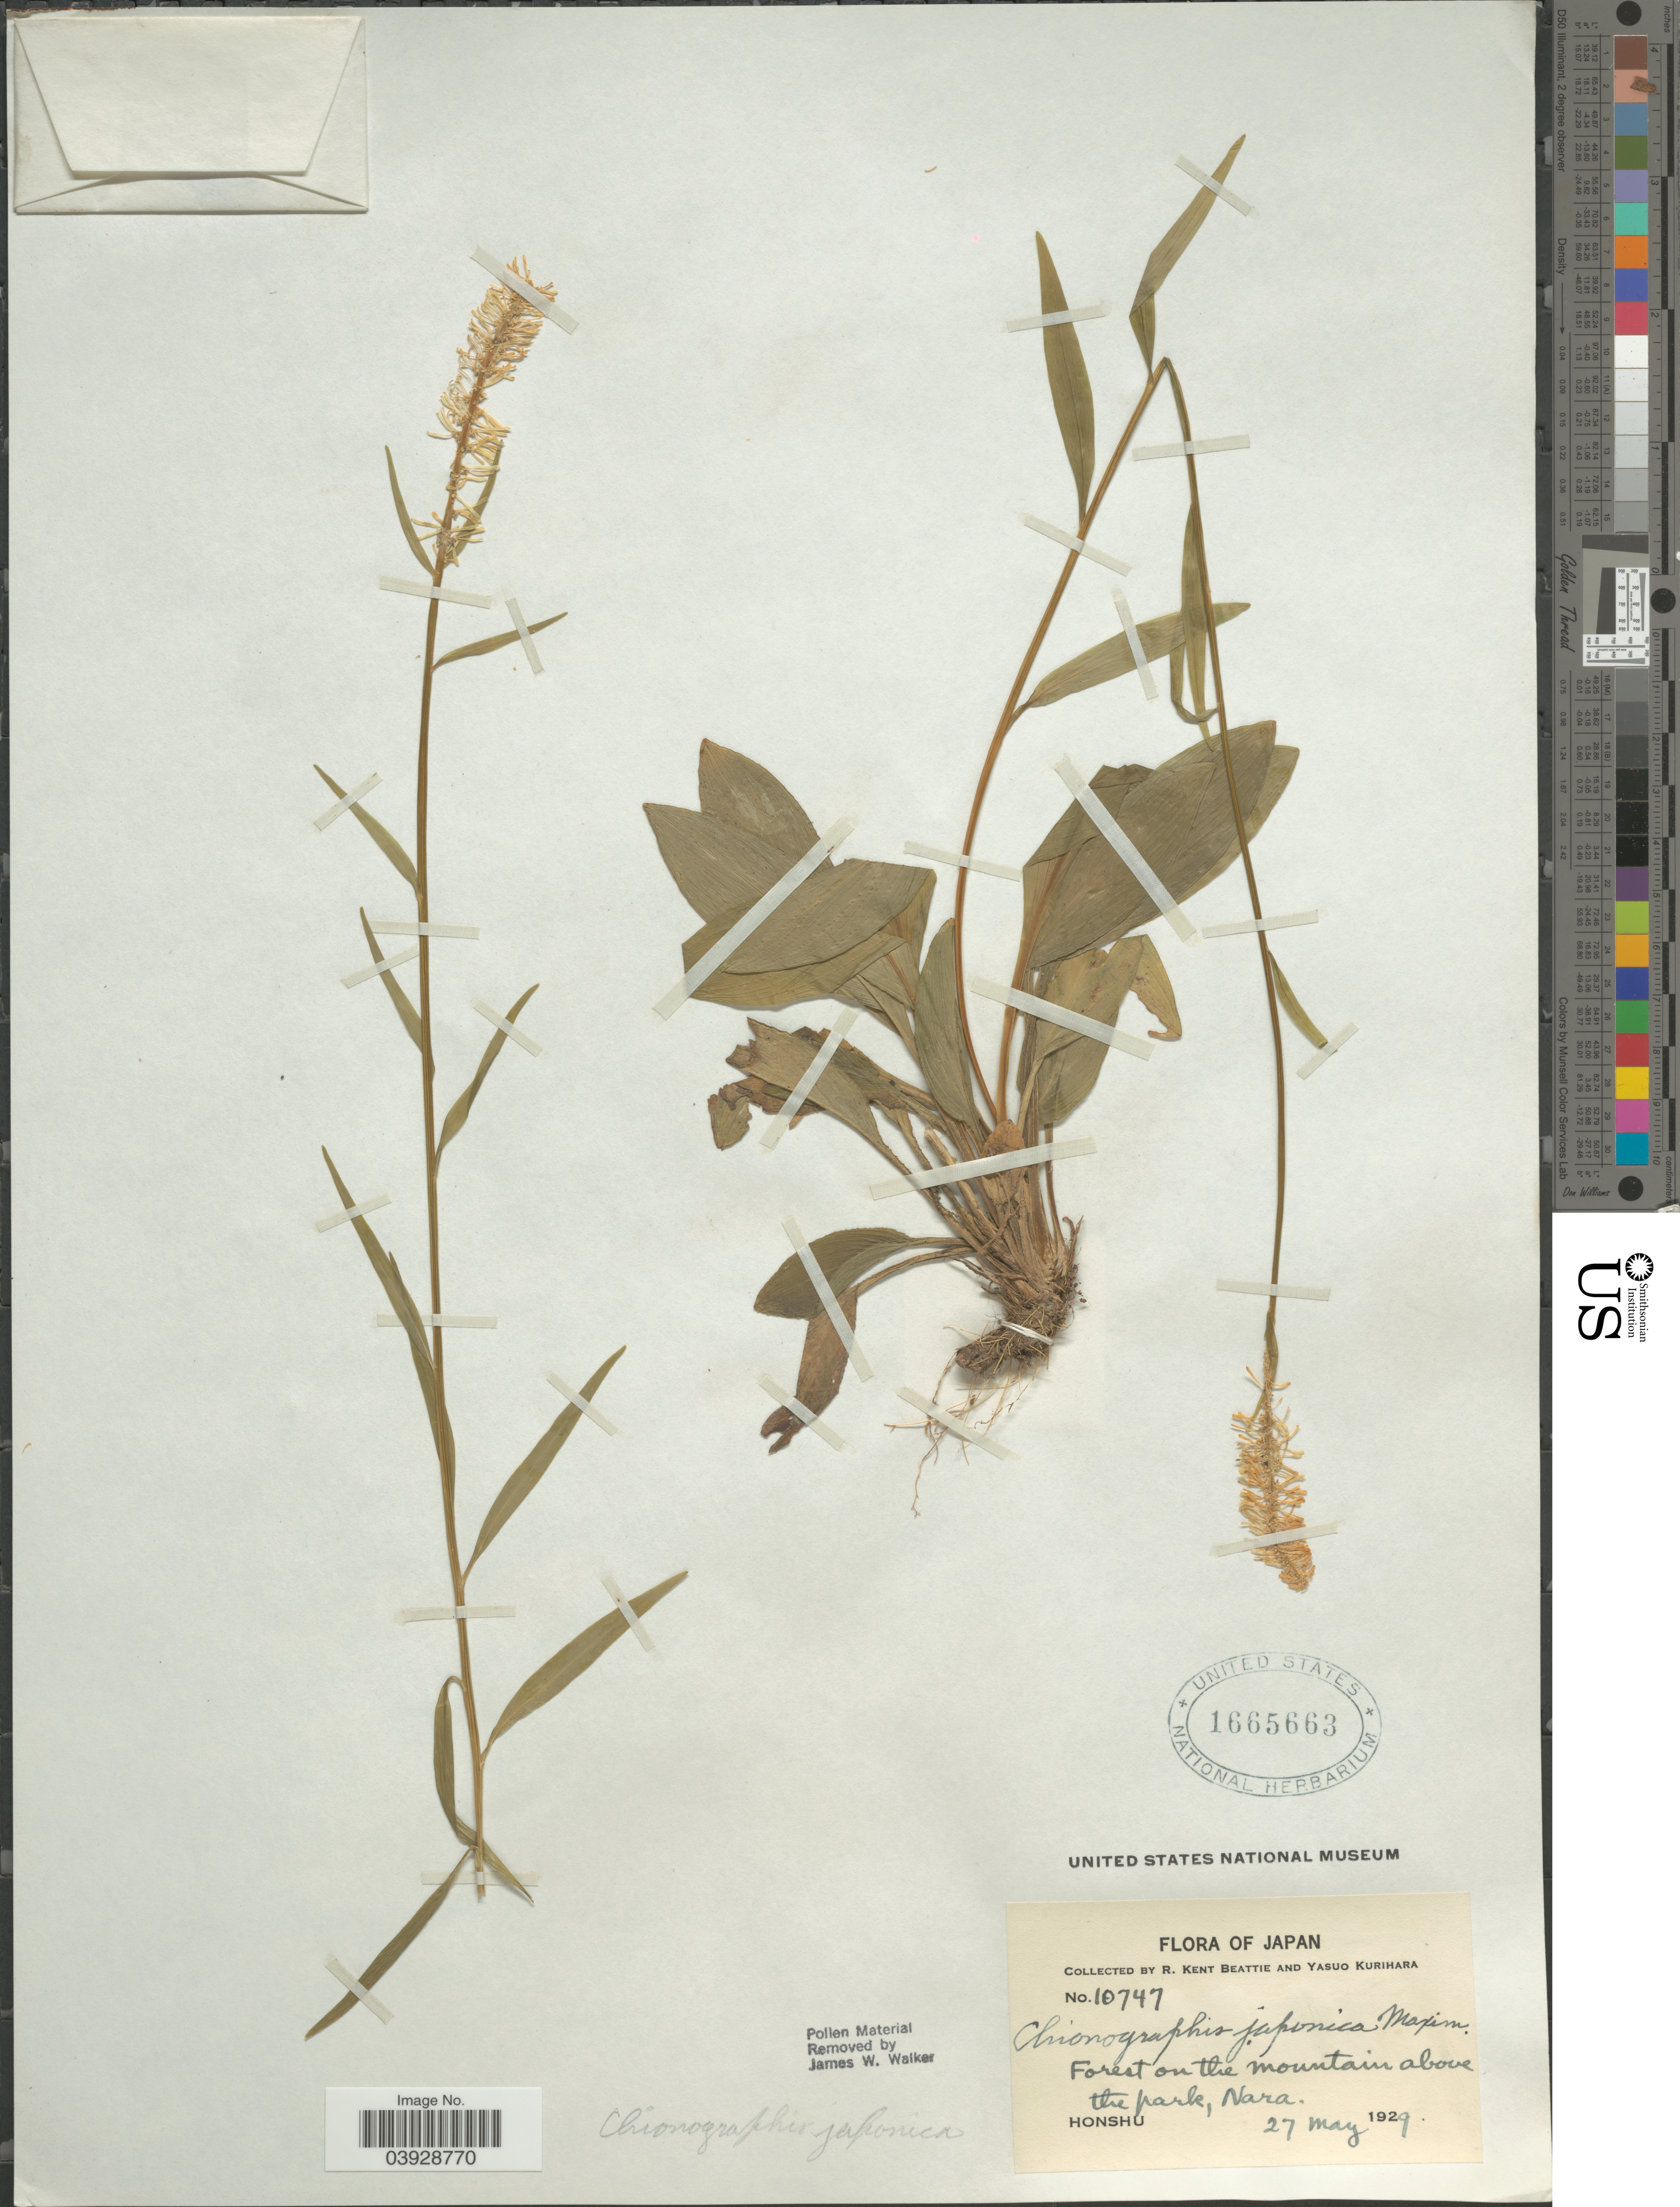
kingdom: Plantae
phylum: Tracheophyta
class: Liliopsida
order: Liliales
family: Melanthiaceae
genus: Chionographis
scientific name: Chionographis japonica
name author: Maxim.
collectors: R. K. Beattie & Y. Kurihara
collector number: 10747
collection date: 1929-05-27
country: Japan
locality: Forest on the mountain above the park, Nara.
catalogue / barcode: US 1665663